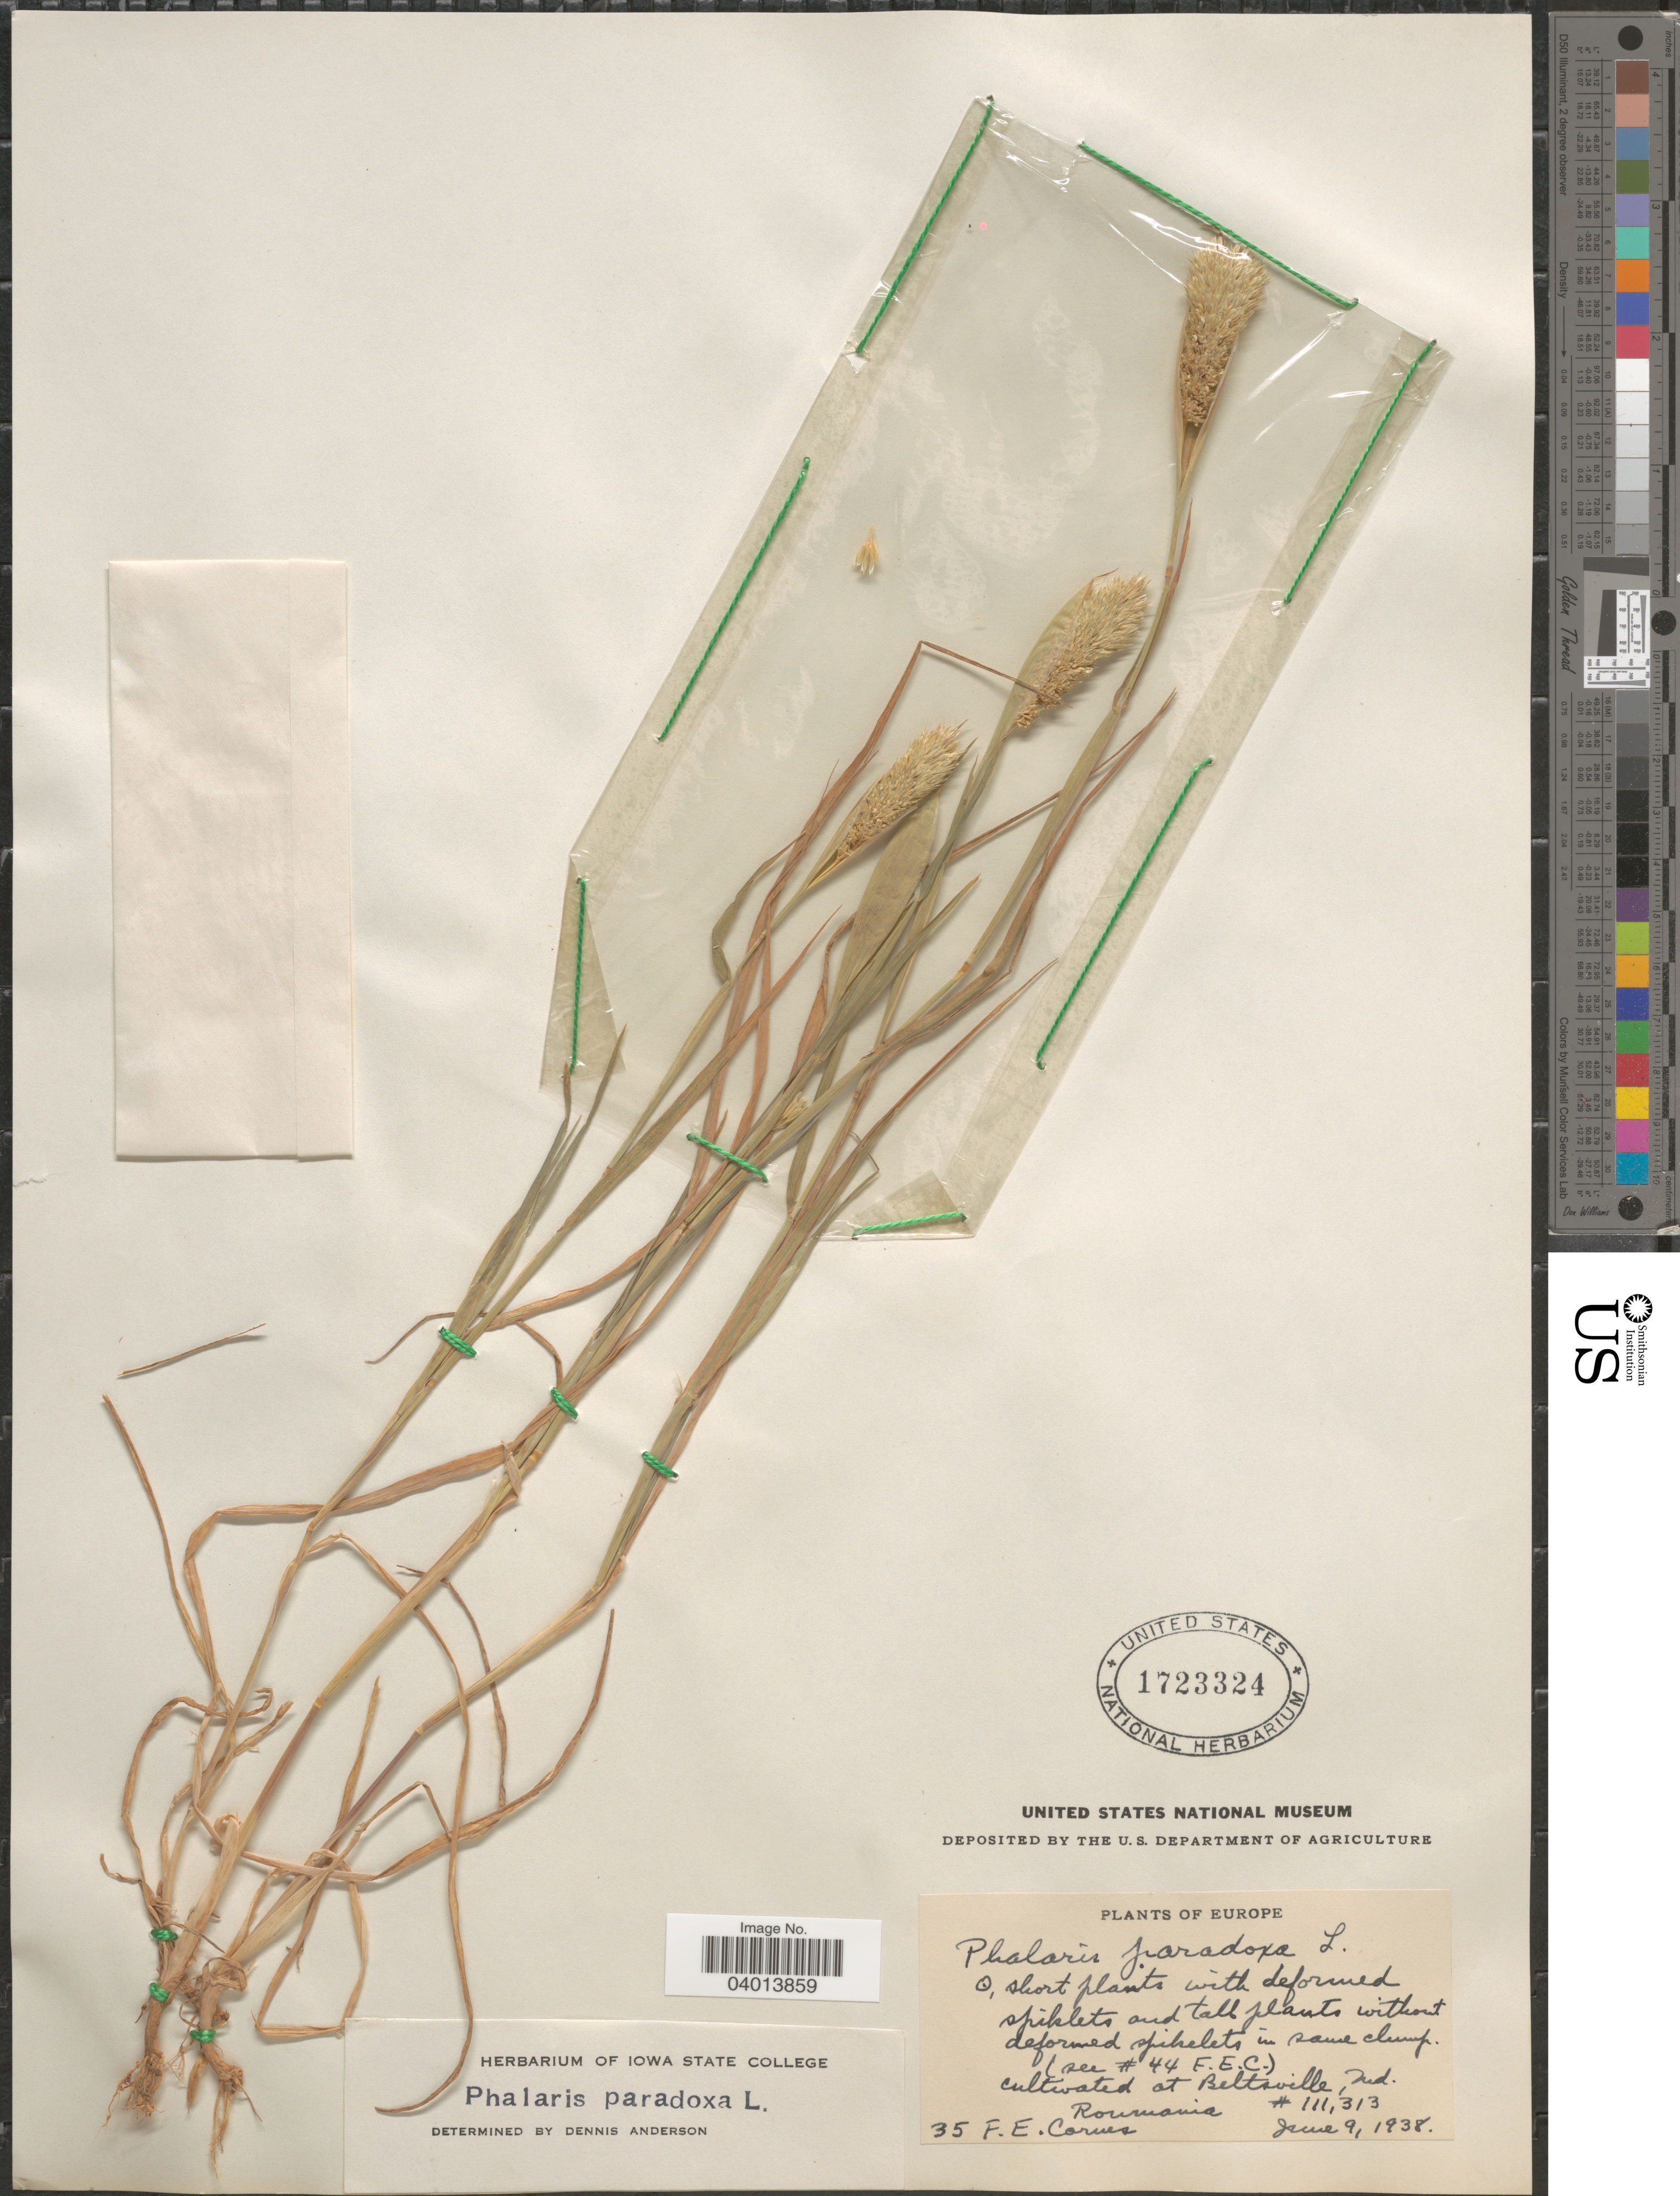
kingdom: Plantae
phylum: Tracheophyta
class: Liliopsida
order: Poales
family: Poaceae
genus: Phalaris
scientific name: Phalaris paradoxa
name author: L.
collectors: F. Carnes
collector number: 35/111313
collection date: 1938-06-09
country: United States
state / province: Maryland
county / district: Prince George's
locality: At Beltsville.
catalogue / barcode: US 1723324